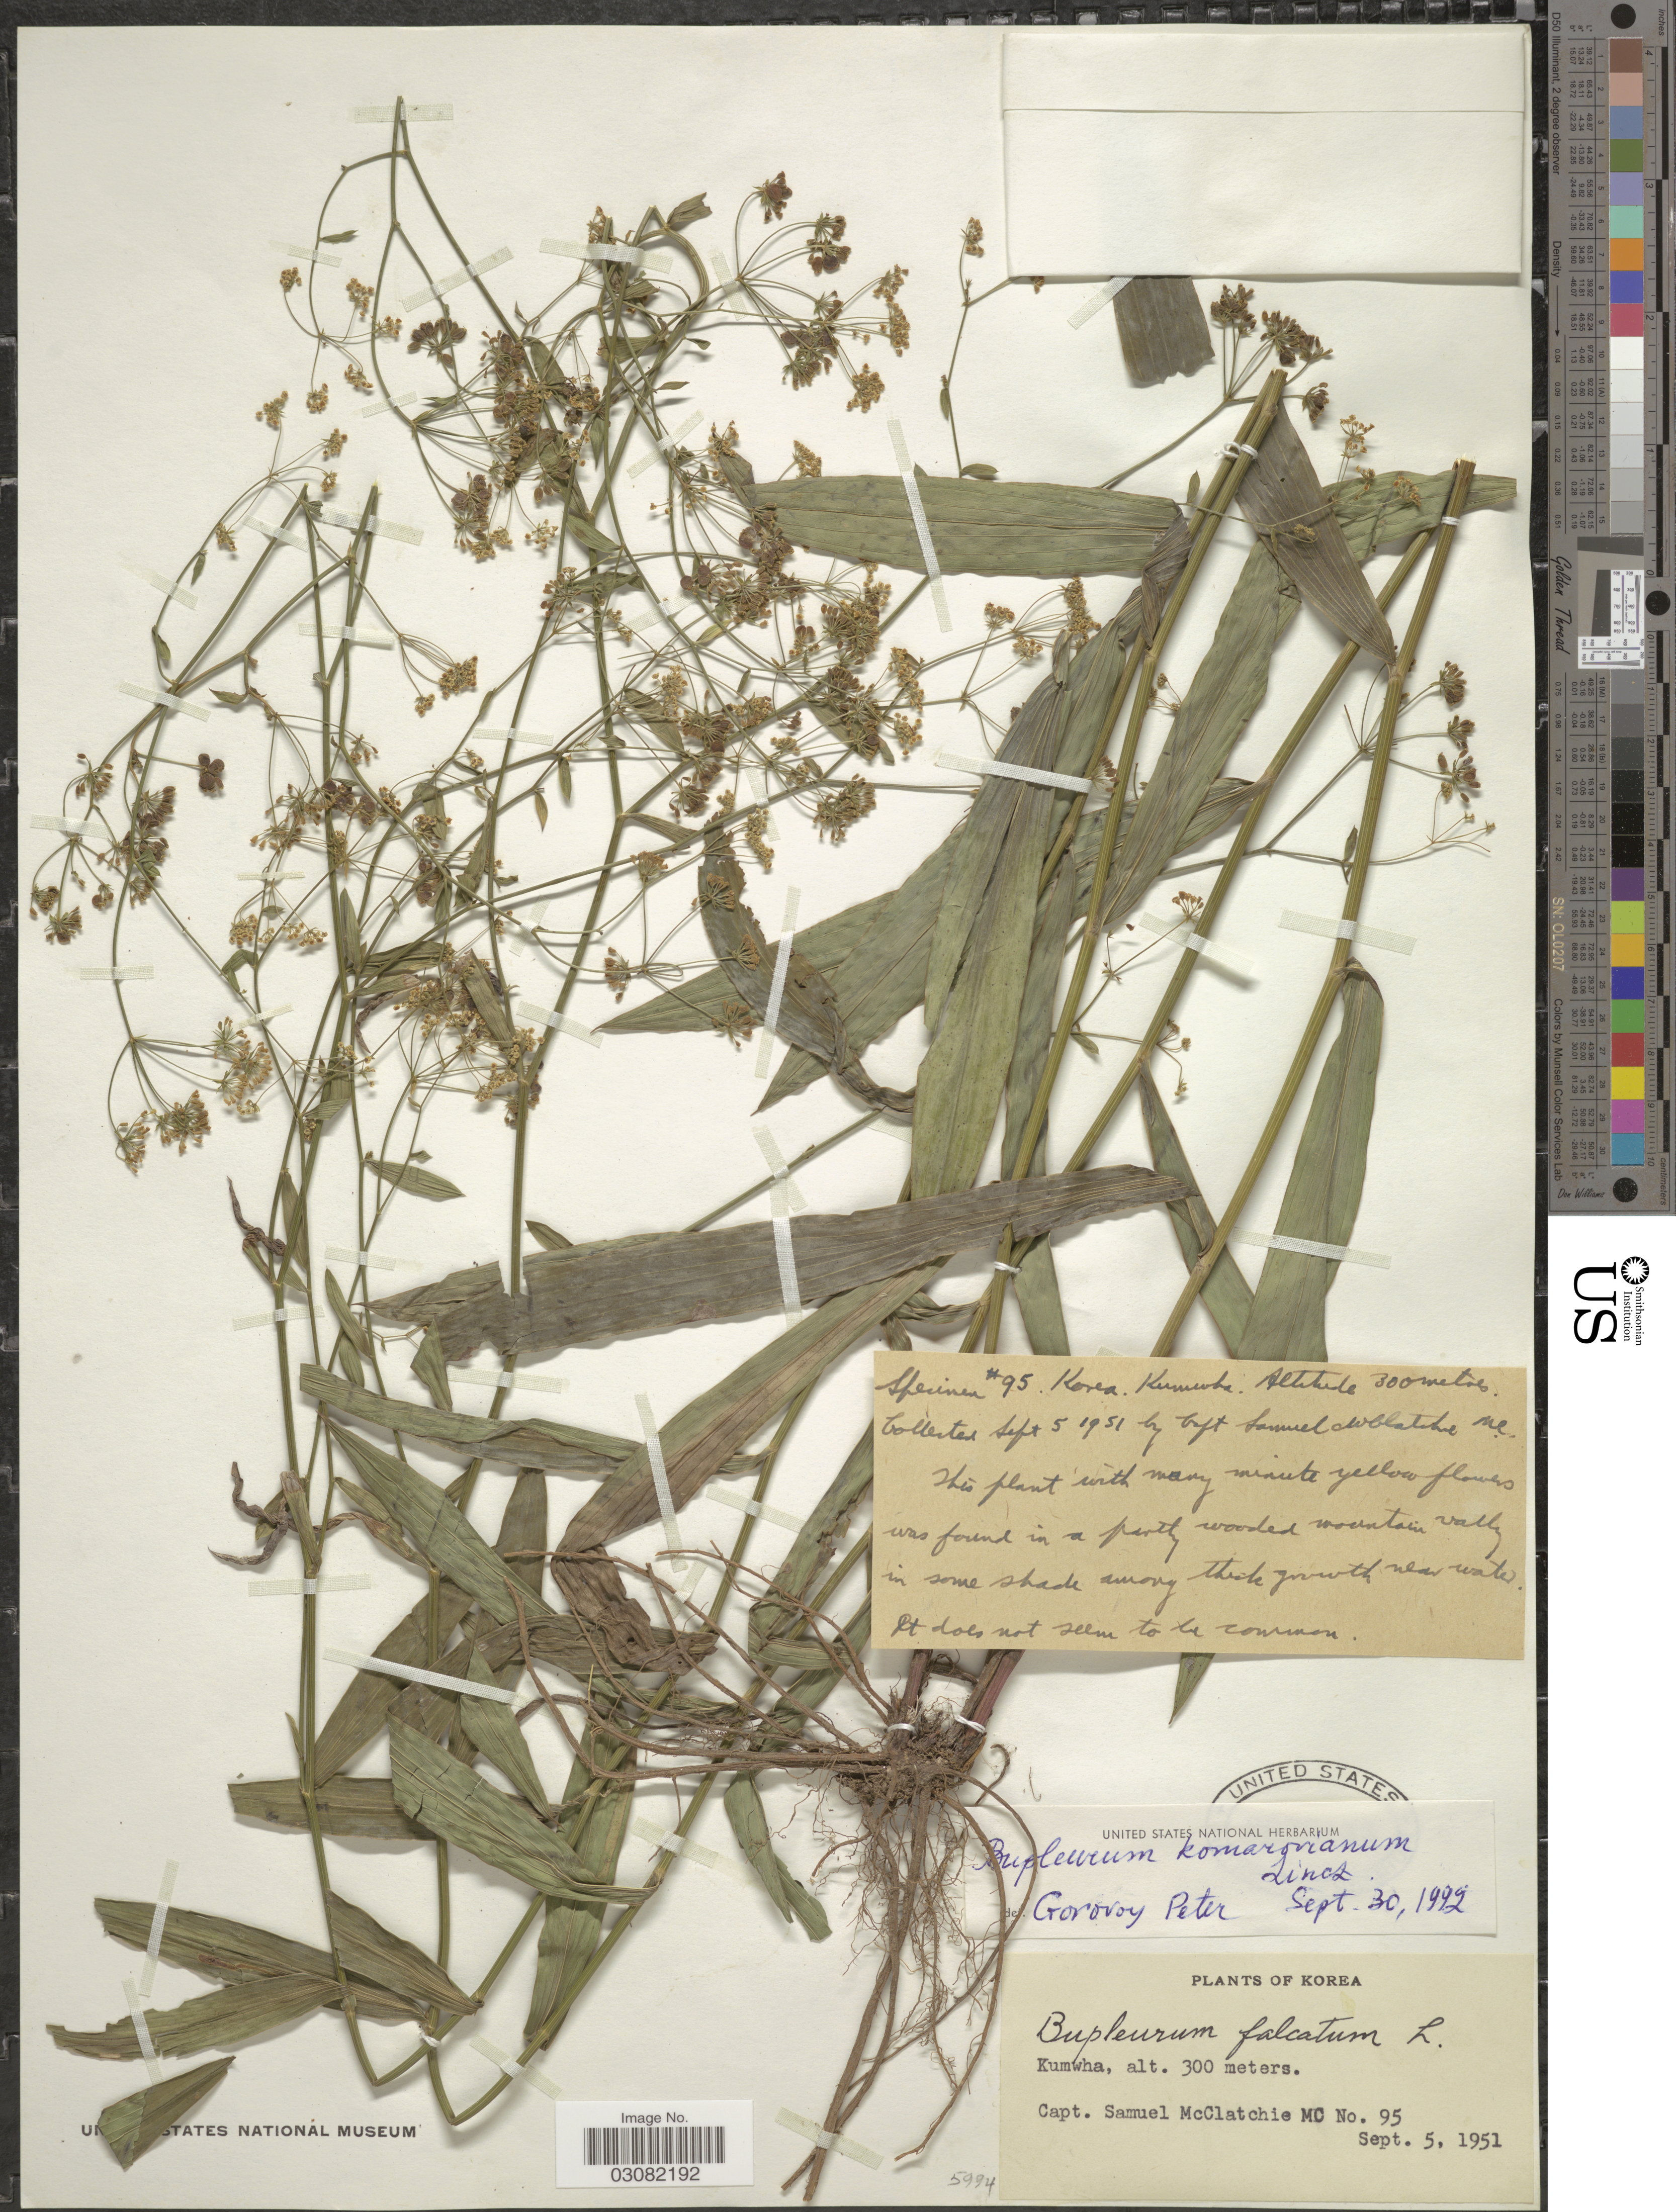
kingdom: Plantae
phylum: Tracheophyta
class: Magnoliopsida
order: Apiales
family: Apiaceae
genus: Bupleurum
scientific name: Bupleurum falcatum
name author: L.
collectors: S. McClatchie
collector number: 95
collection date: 1951-09-05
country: South Korea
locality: Kumwha.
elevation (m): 300